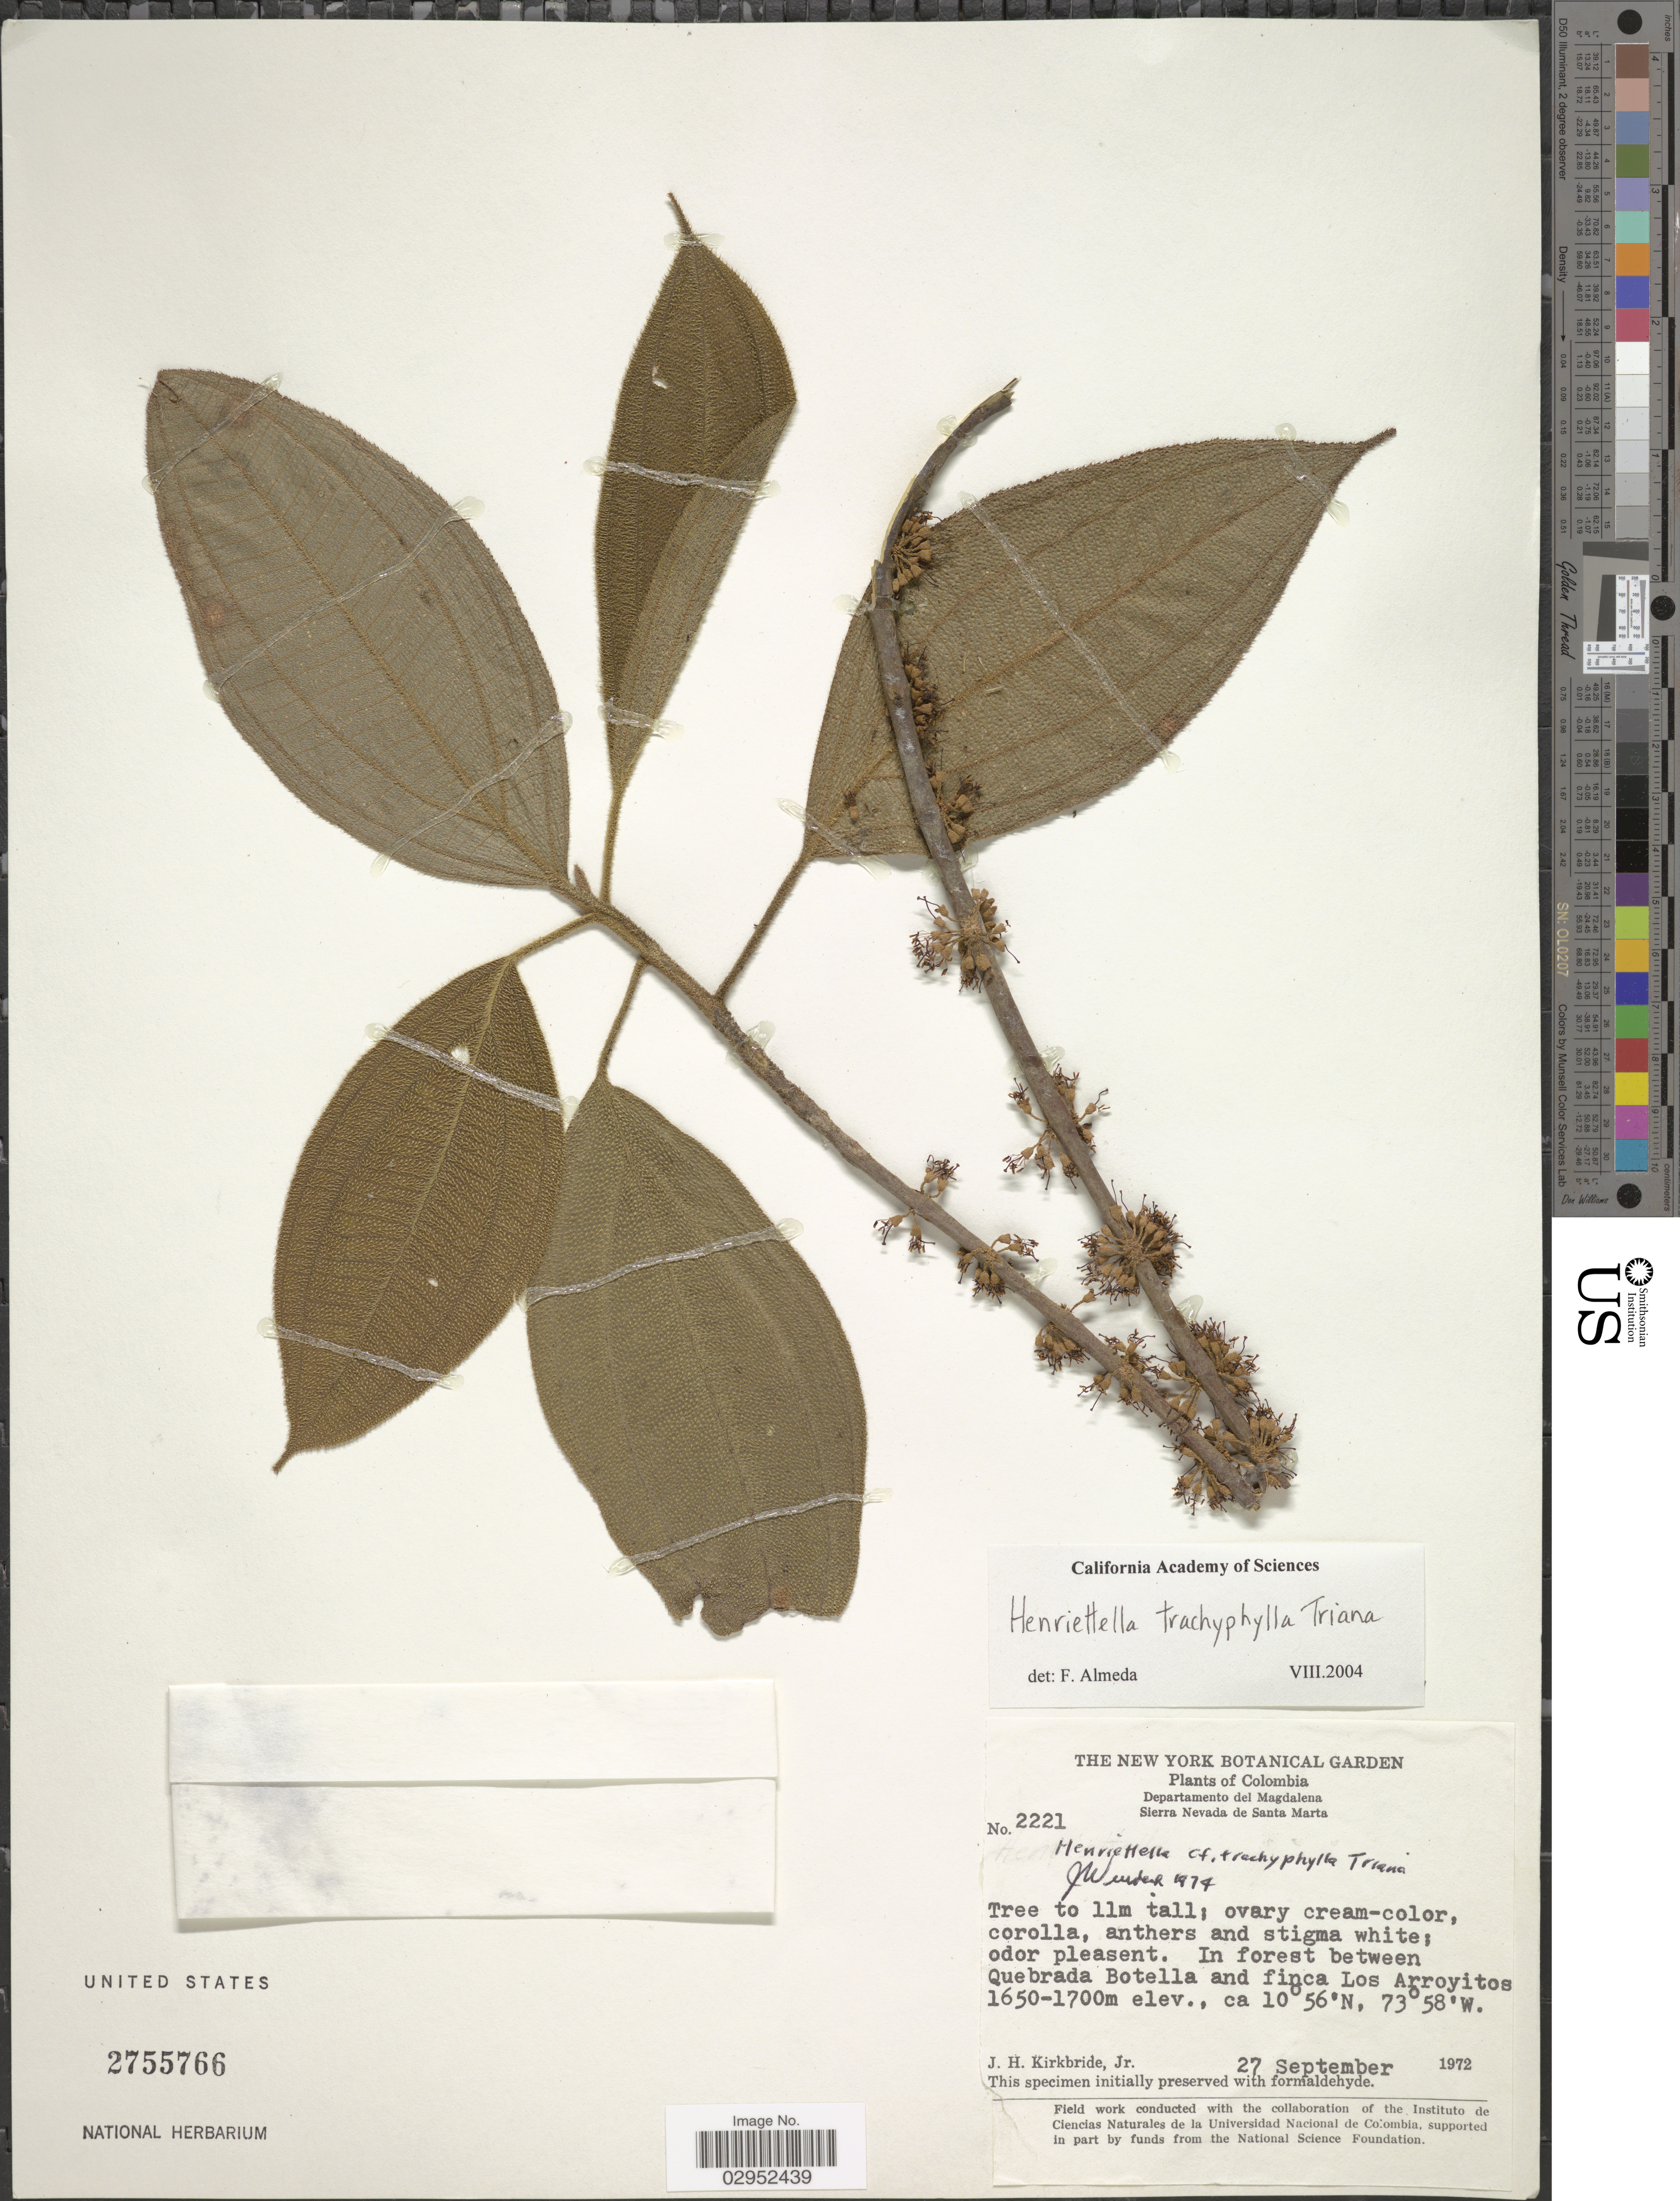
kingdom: Plantae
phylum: Tracheophyta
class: Magnoliopsida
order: Myrtales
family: Melastomataceae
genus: Henriettea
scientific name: Henriettea trachyphylla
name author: (Triana) Penneys et al.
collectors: J. H. Kirkbride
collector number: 2221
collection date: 1972-02-27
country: Colombia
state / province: Magdalena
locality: Departamento del Magdalena. Sierra Nevada de Santa Marta. In forest between Quebrada Botella and finca Los Arroyitos.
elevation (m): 1650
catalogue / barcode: US 2755766